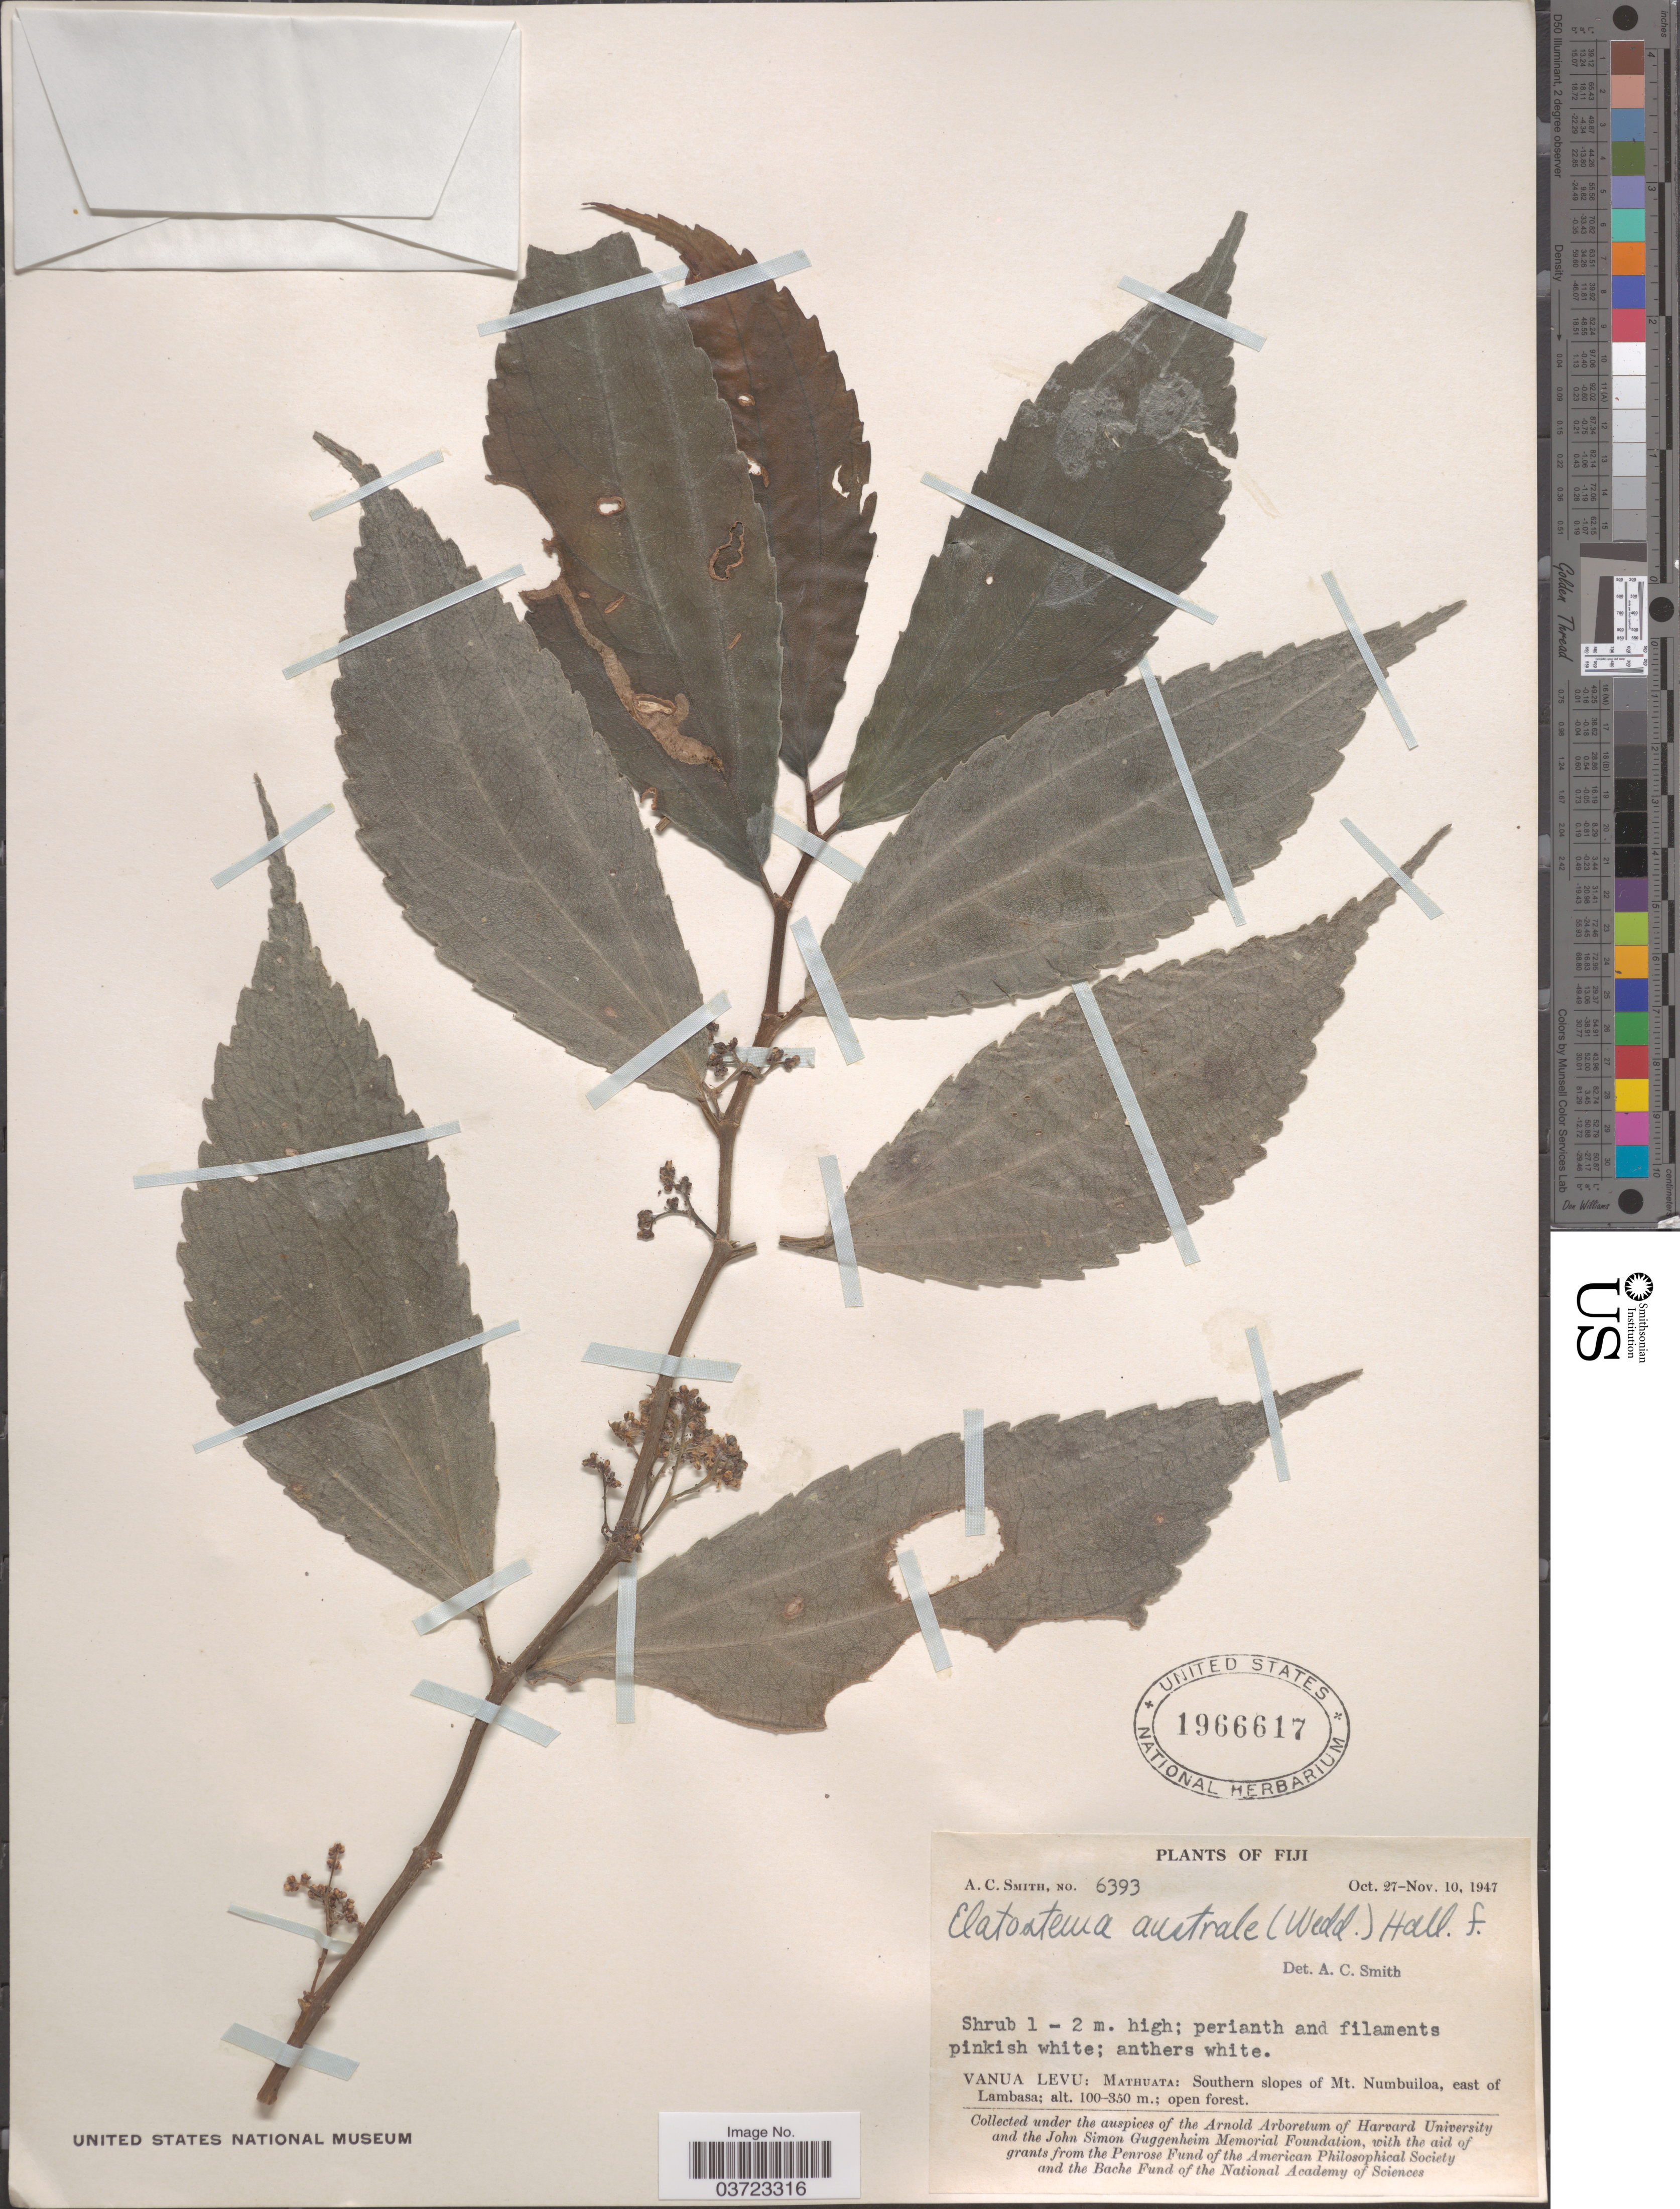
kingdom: Plantae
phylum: Tracheophyta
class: Magnoliopsida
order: Rosales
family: Urticaceae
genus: Elatostema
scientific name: Elatostema australe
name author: Hallier f.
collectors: A. C. Smith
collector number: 6393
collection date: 1947-10-27/1947-11-10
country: Fiji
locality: Vanua Levu: Mathuata: Southern slopes of Mt. Numbuiloa, east of Lambasa.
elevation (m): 100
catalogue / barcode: US 1966617